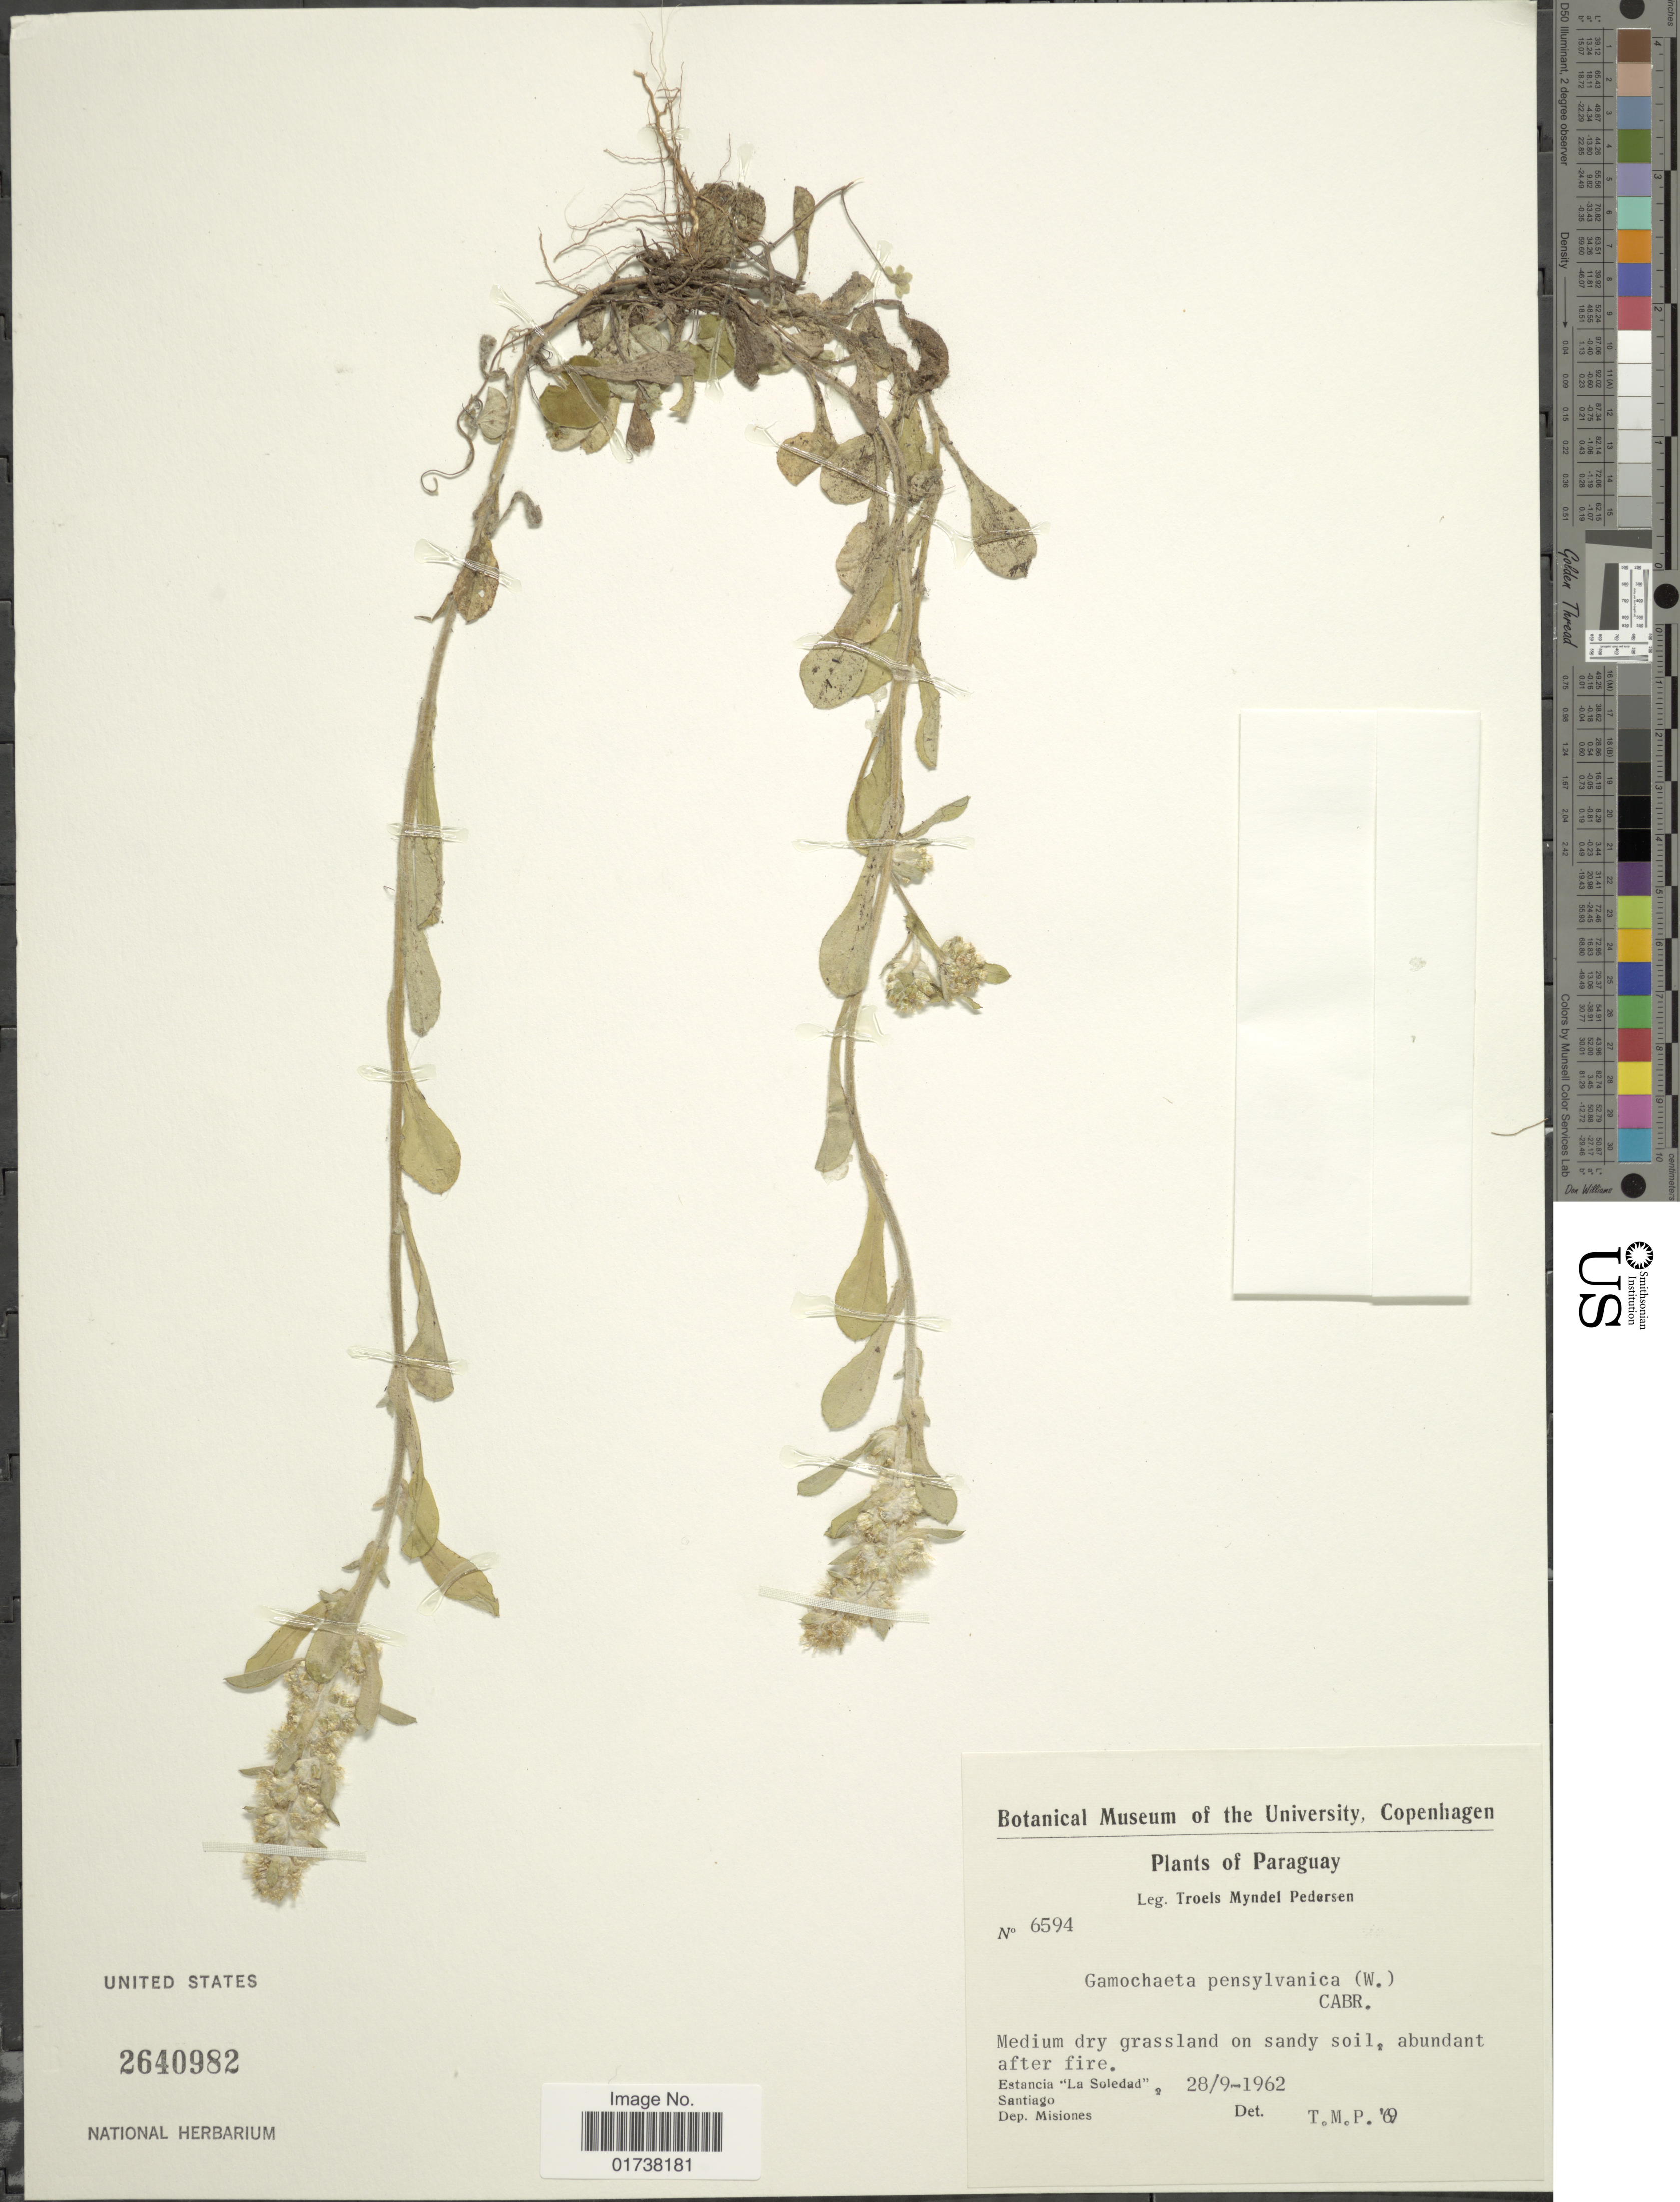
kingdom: Plantae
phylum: Tracheophyta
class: Magnoliopsida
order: Asterales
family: Asteraceae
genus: Gamochaeta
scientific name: Gamochaeta pensylvanica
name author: (Willd.) Cabrera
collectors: T. Pederson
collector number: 6594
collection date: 1962-09-28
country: Paraguay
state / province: Misiones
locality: Estancia "La Soledad", Santiago, Dep. Misiones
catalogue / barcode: US 2640982